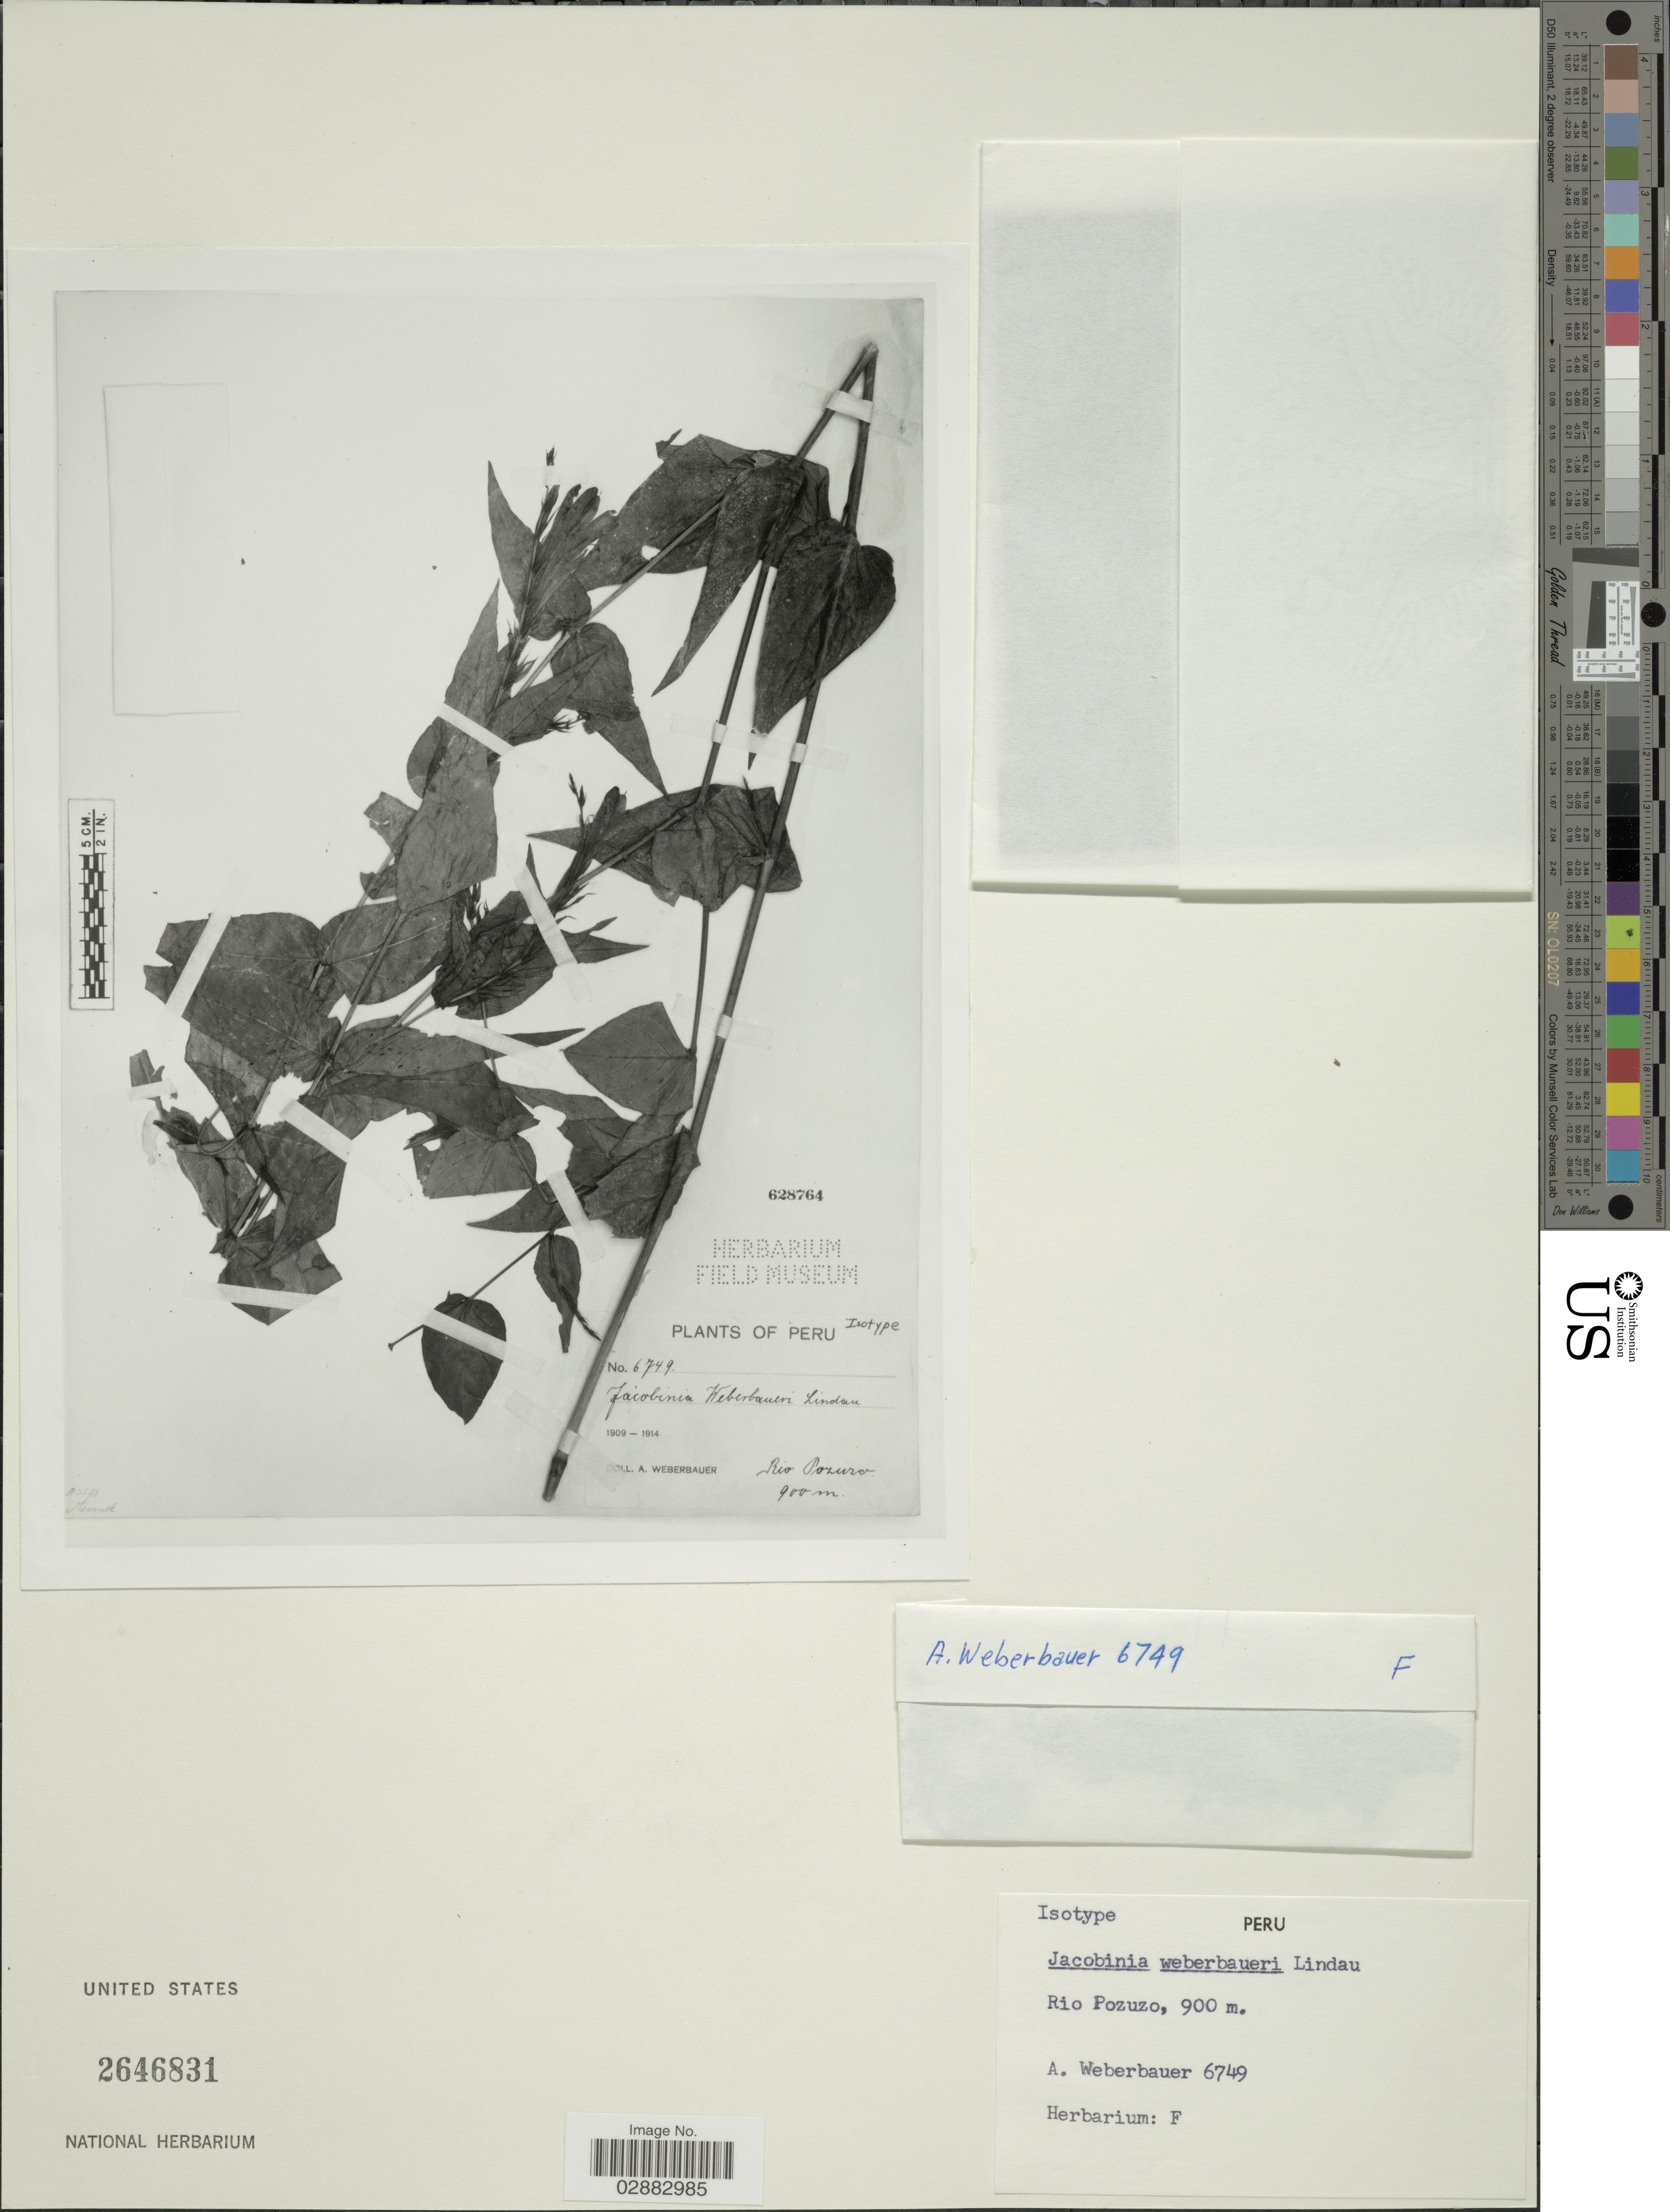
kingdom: Plantae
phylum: Tracheophyta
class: Magnoliopsida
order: Lamiales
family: Acanthaceae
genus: Jacobinia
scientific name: Jacobinia weberbaueri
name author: Lindau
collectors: A. Weberbauer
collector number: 6749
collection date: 1909/1914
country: Peru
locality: Rio Pozuzo.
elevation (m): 900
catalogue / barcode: US 2646831